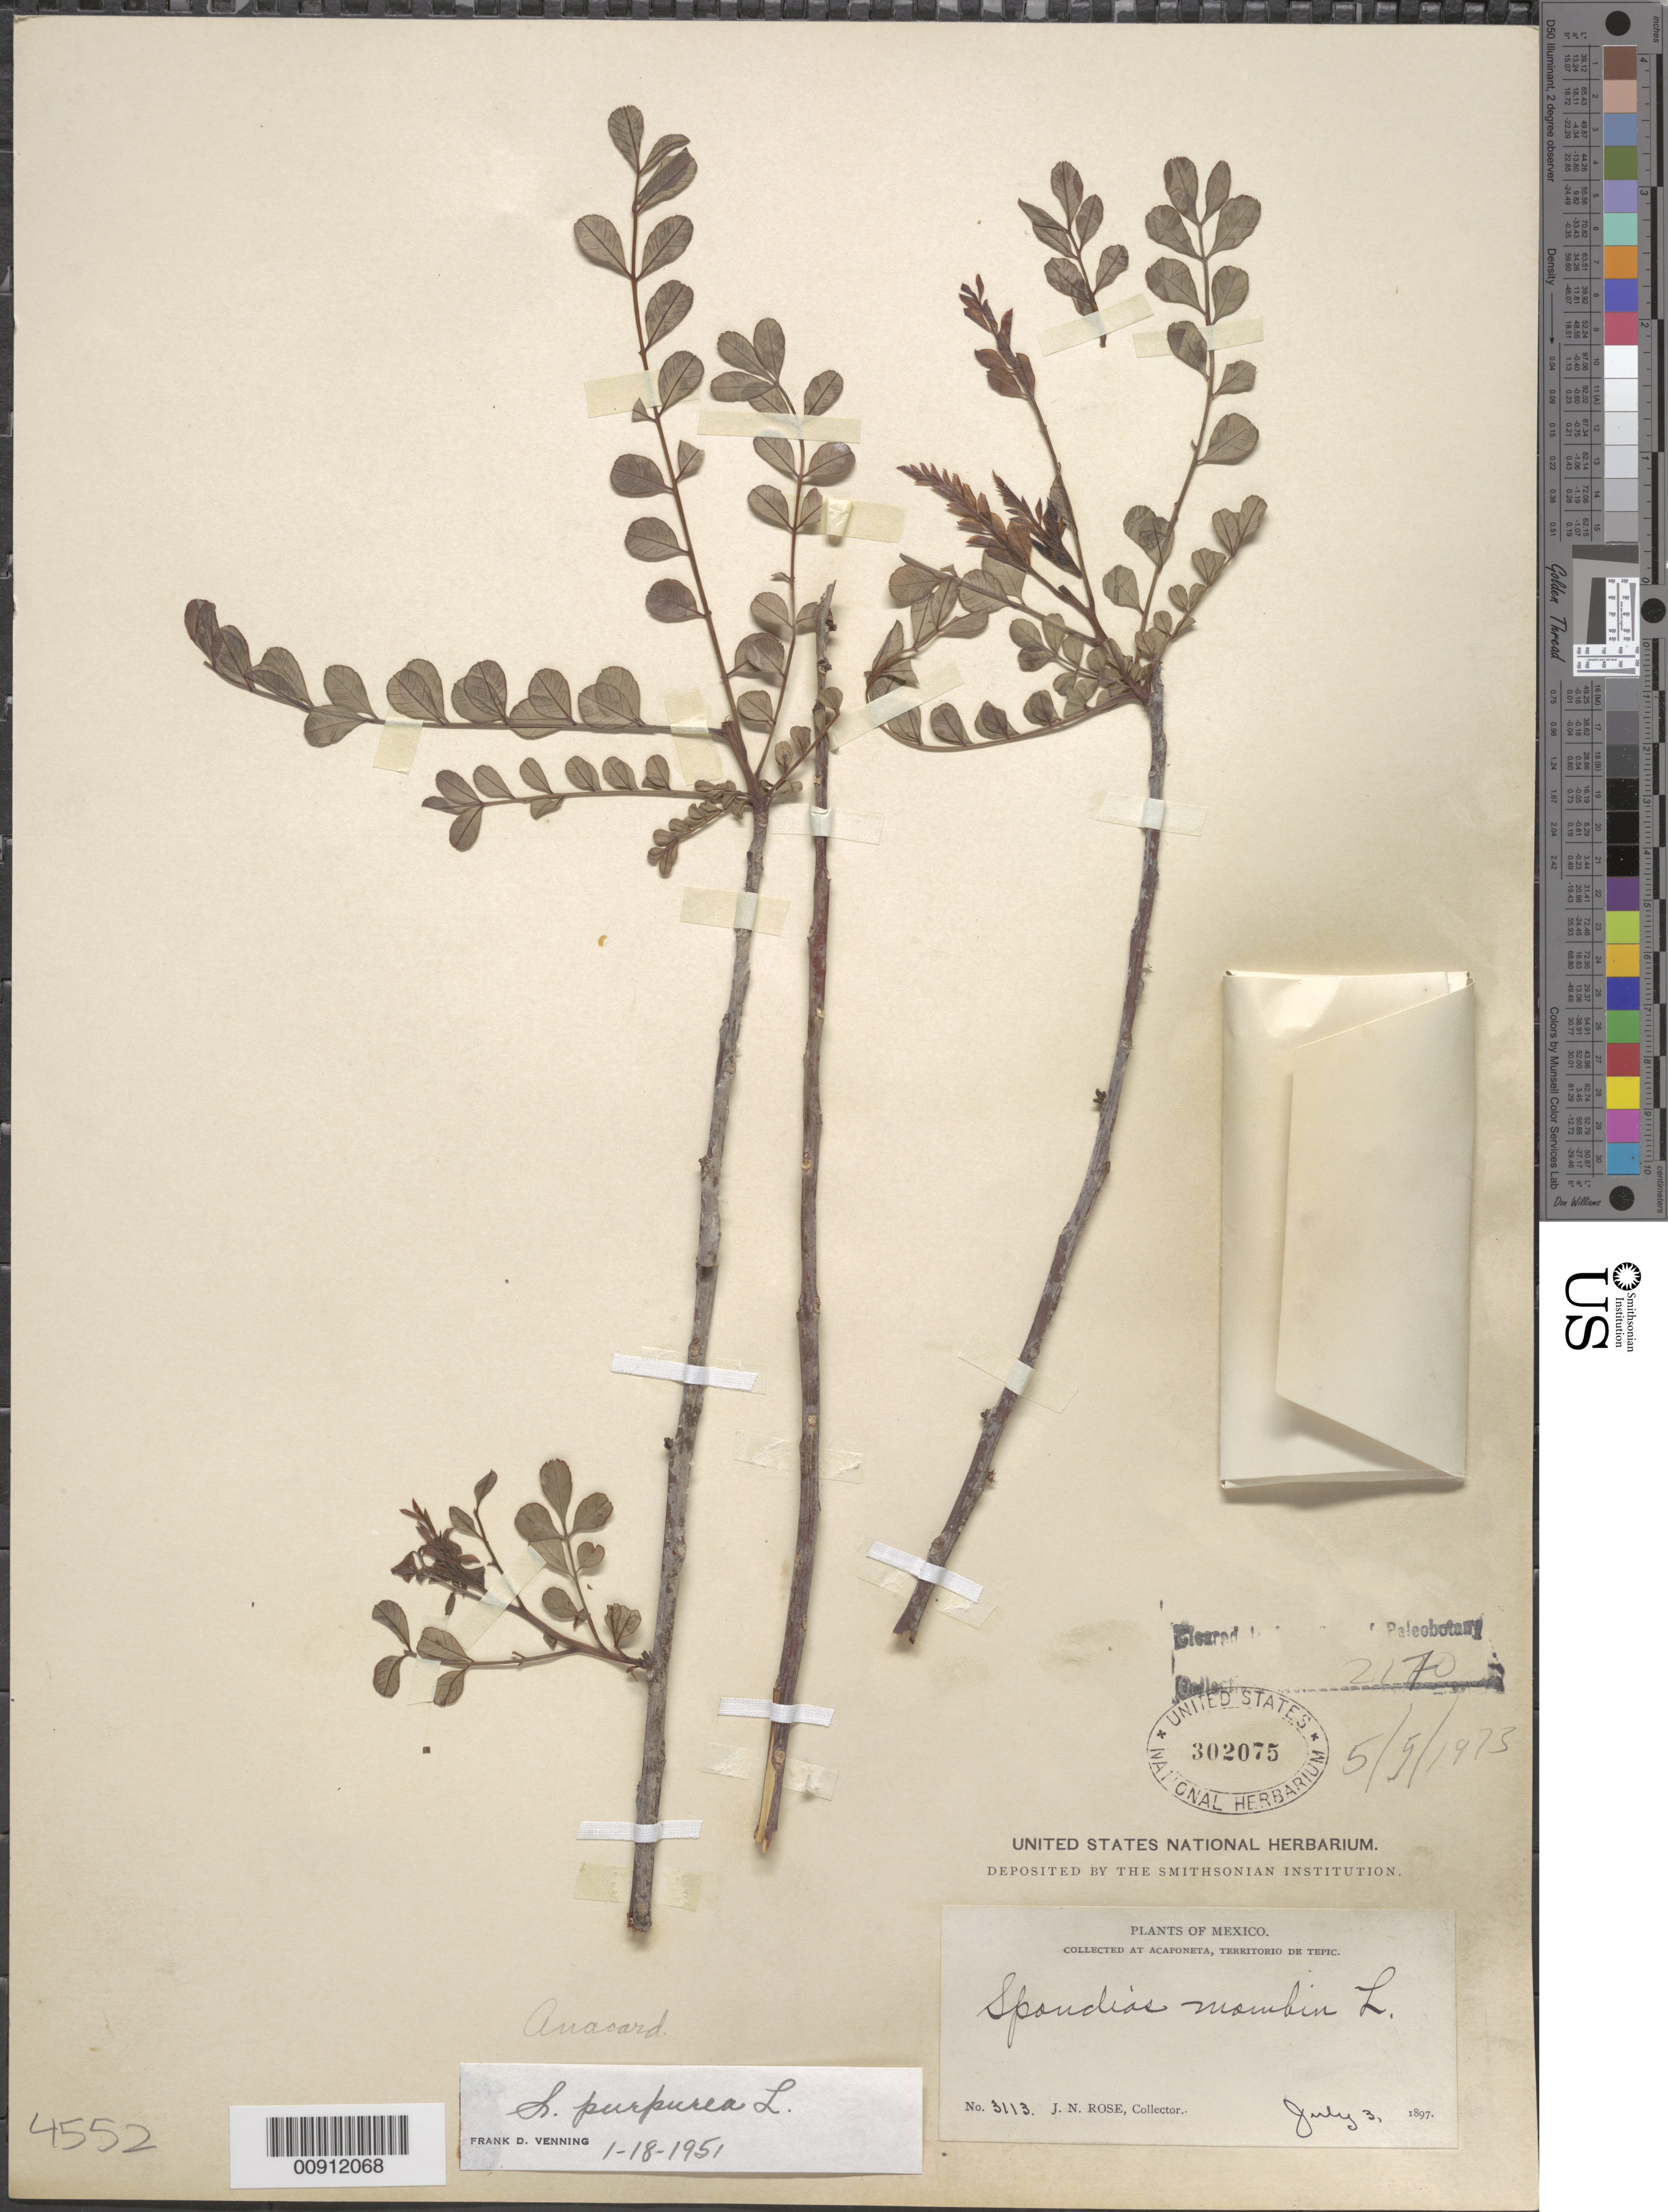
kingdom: Plantae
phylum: Tracheophyta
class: Magnoliopsida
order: Sapindales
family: Anacardiaceae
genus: Spondias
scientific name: Spondias purpurea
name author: L.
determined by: Mitchell, John D.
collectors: J. N. Rose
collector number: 3113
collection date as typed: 03 Jul 1897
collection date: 1897-07-03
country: Mexico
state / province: Nayarit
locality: Acaponeta, Territorio de Tepic.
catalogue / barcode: US 302075